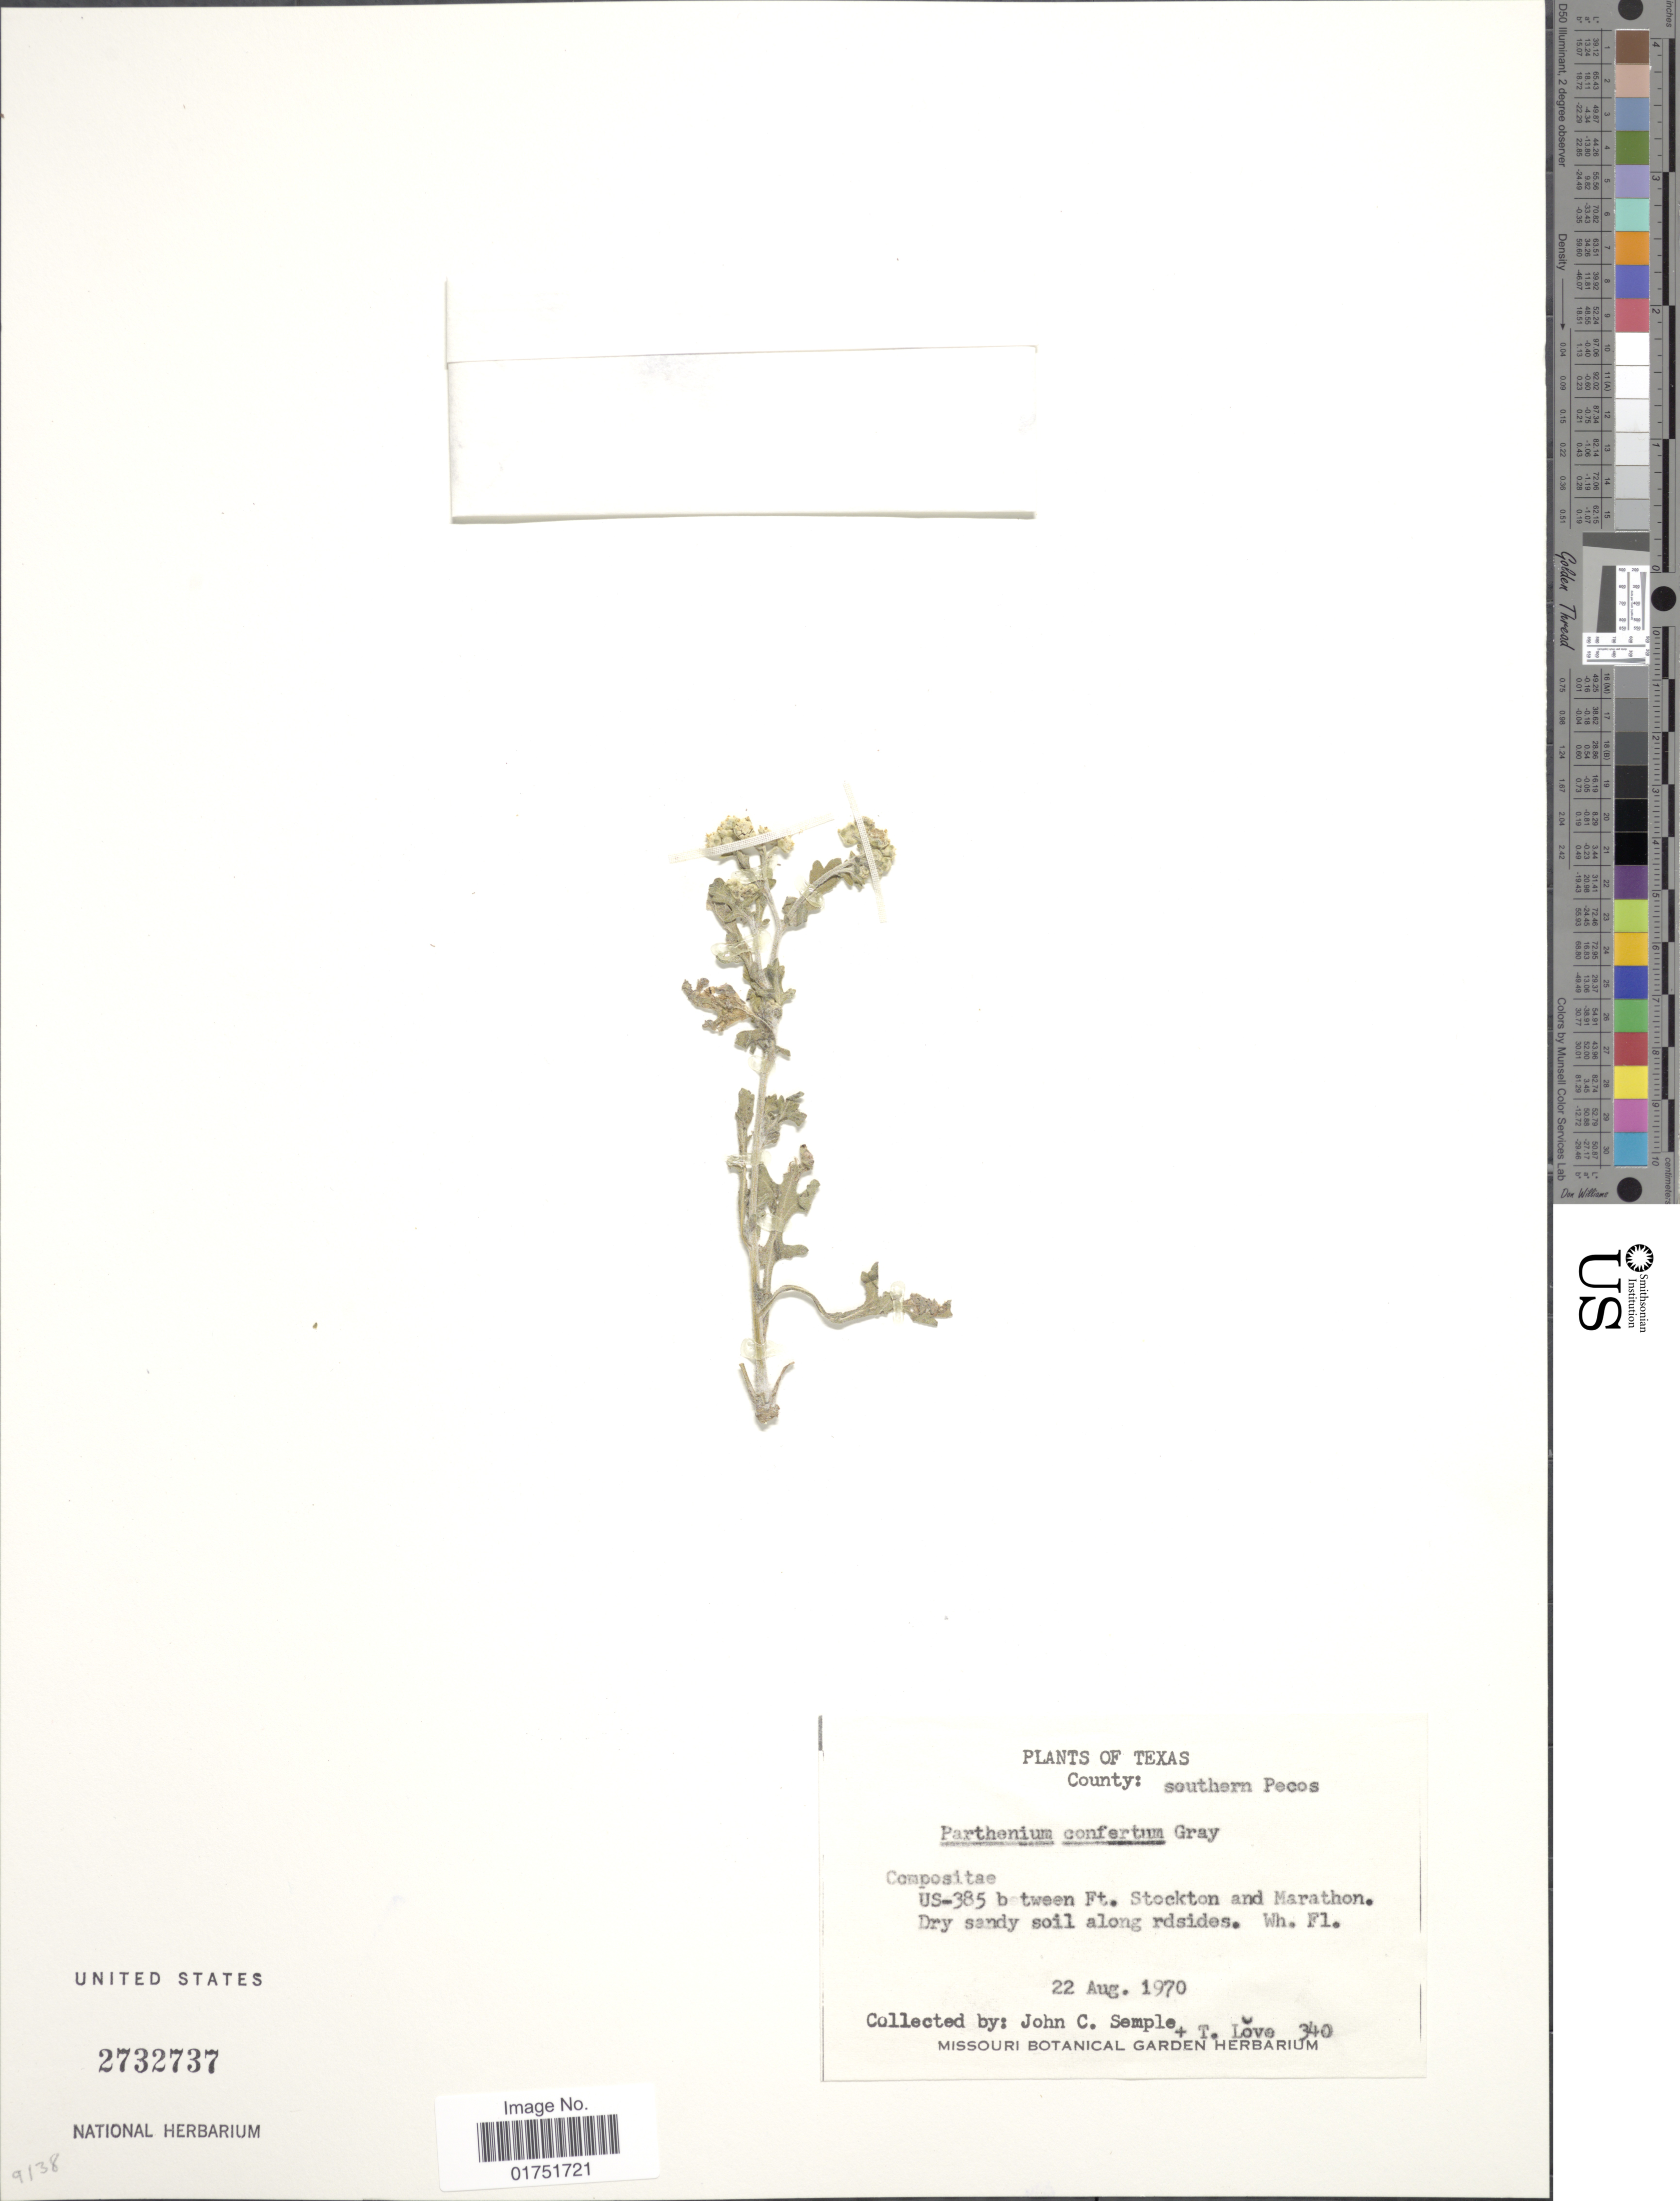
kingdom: Plantae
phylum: Tracheophyta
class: Magnoliopsida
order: Asterales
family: Asteraceae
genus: Parthenium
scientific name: Parthenium confertum var. lyratum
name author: (A. Gray) Rollins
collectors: J. C. Semple & T. Love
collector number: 340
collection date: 1970-08-22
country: United States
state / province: Texas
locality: County southern Pecos, US-385 between Ft. Stockton and Marathon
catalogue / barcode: US 2732737